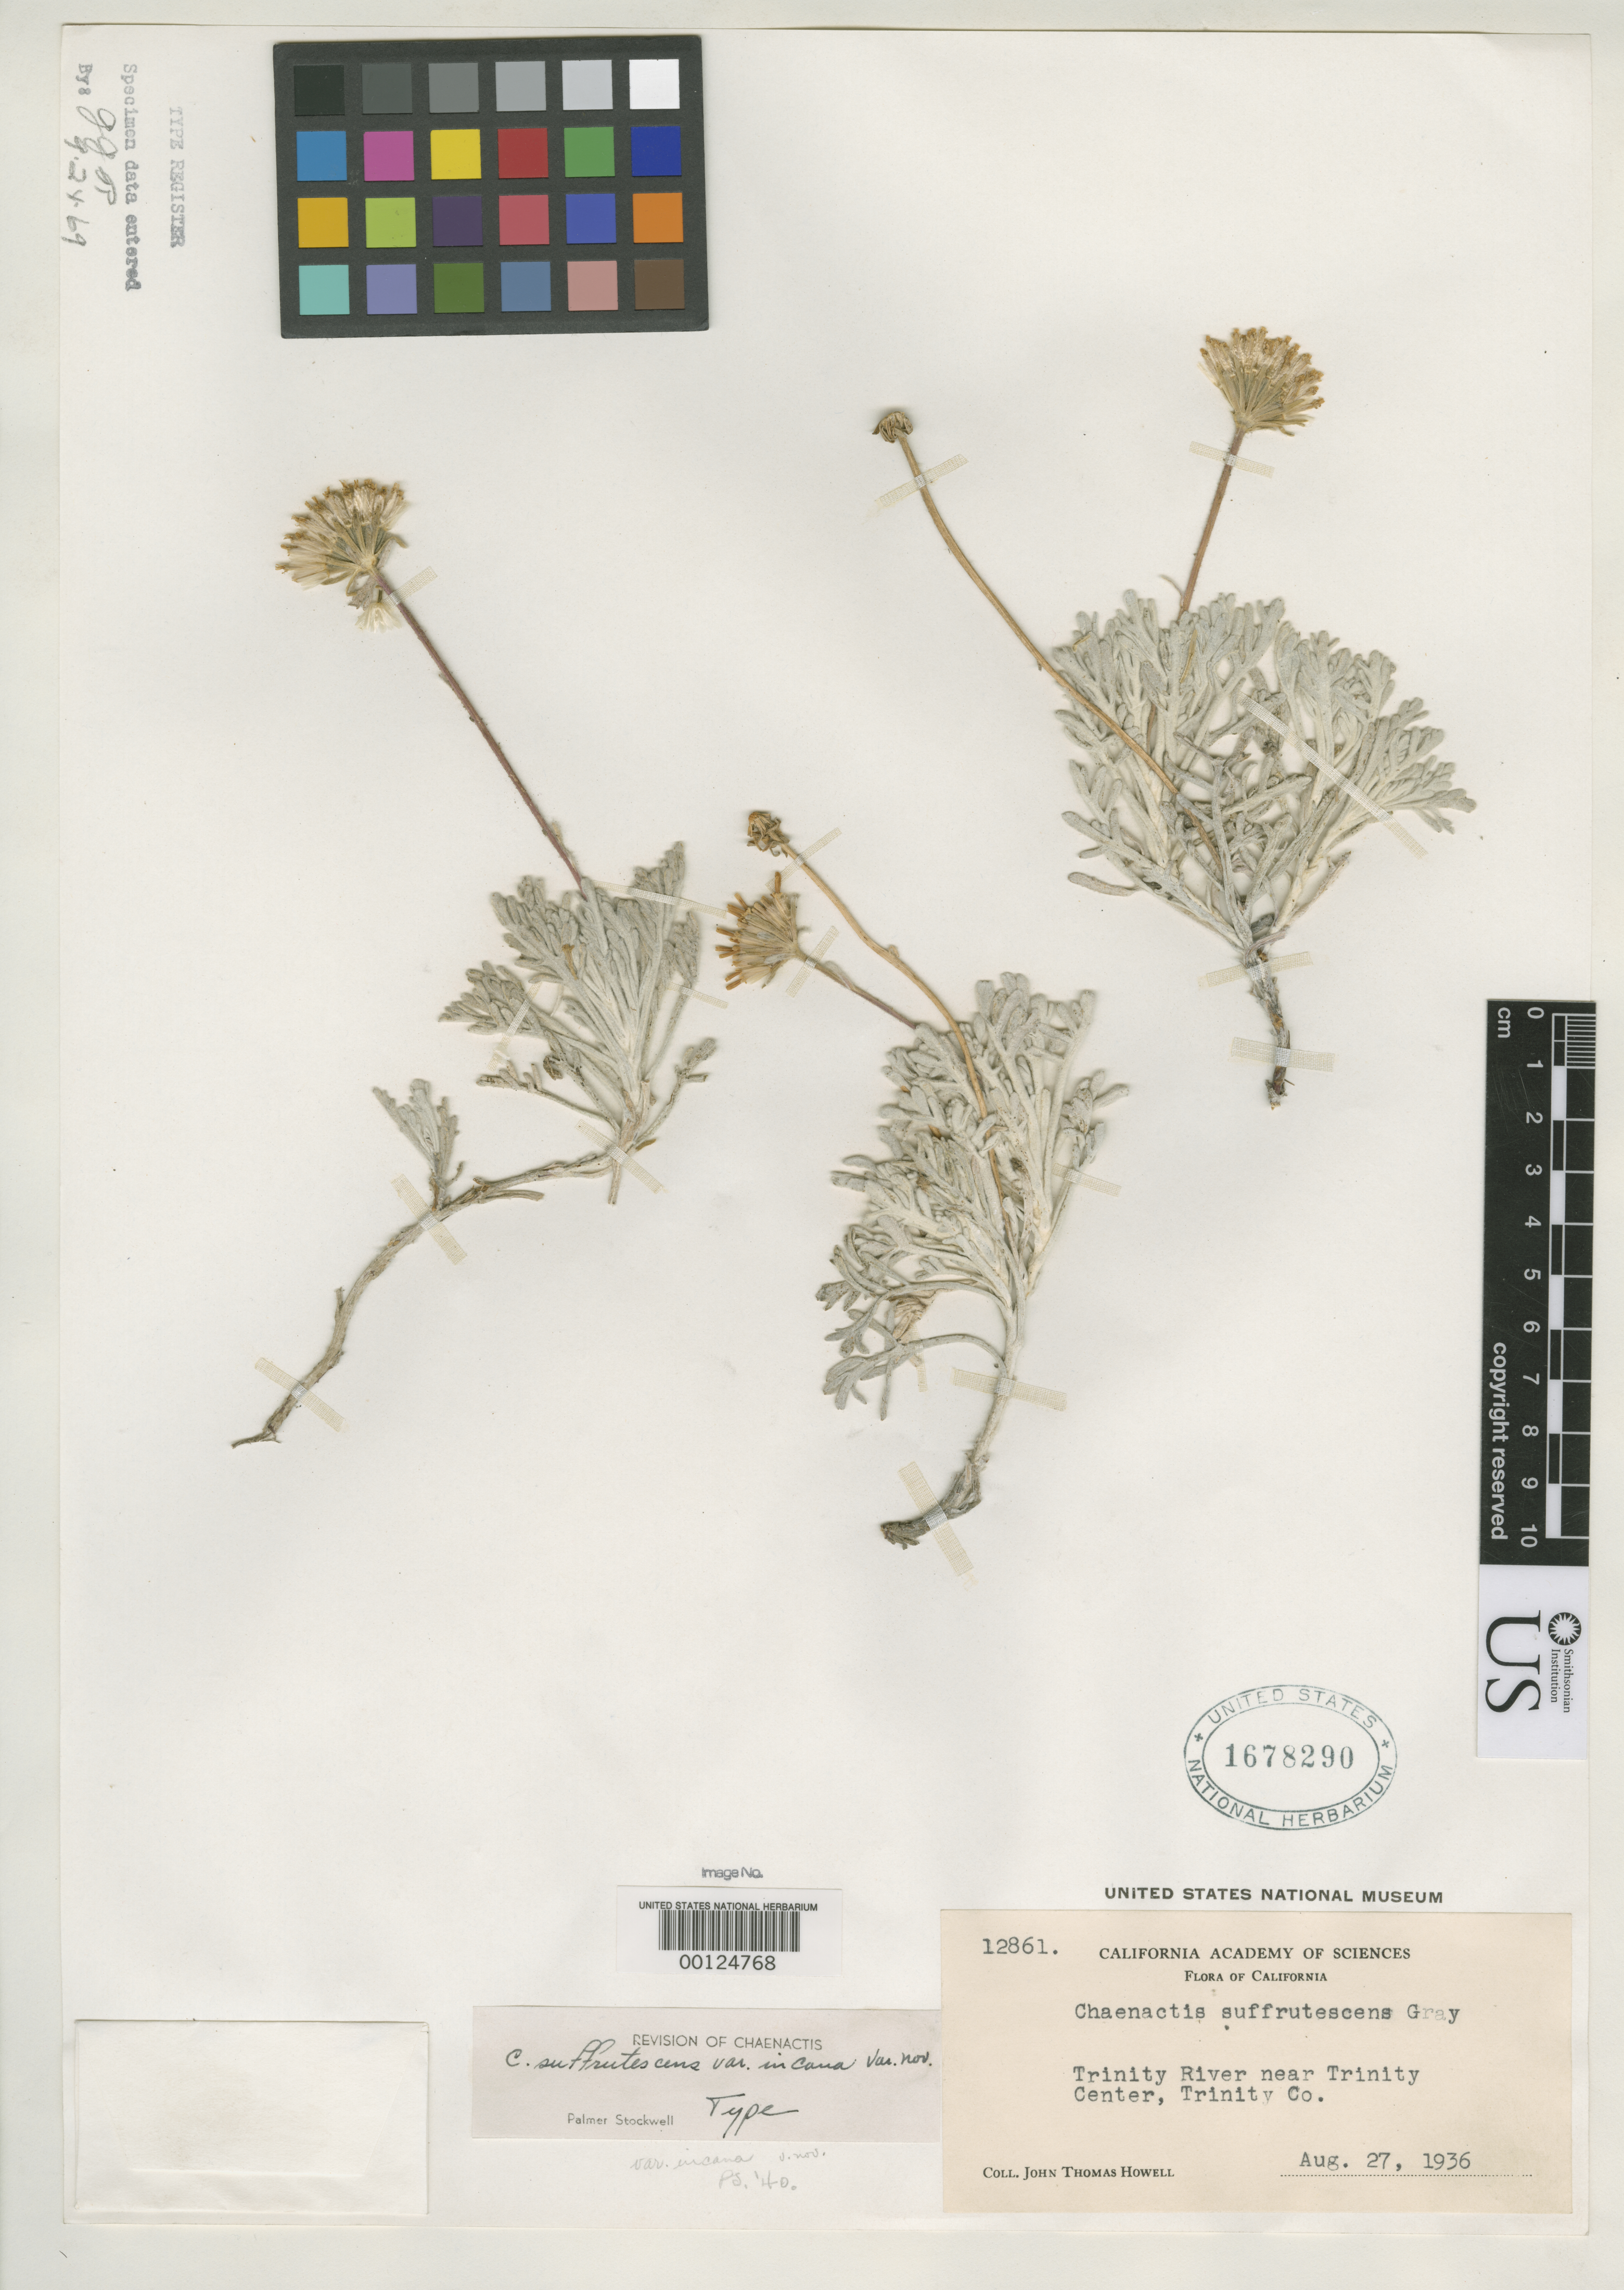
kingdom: Plantae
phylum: Tracheophyta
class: Magnoliopsida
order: Asterales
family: Asteraceae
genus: Chaenactis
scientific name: Chaenactis suffrutescens var. incana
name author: Stockw.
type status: Holotype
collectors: J. T. Howell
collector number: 12861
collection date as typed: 27 Aug 1936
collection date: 1936-08-27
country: United States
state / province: California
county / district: Trinity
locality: Trinity River near Trinity Center.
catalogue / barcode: US 1678290